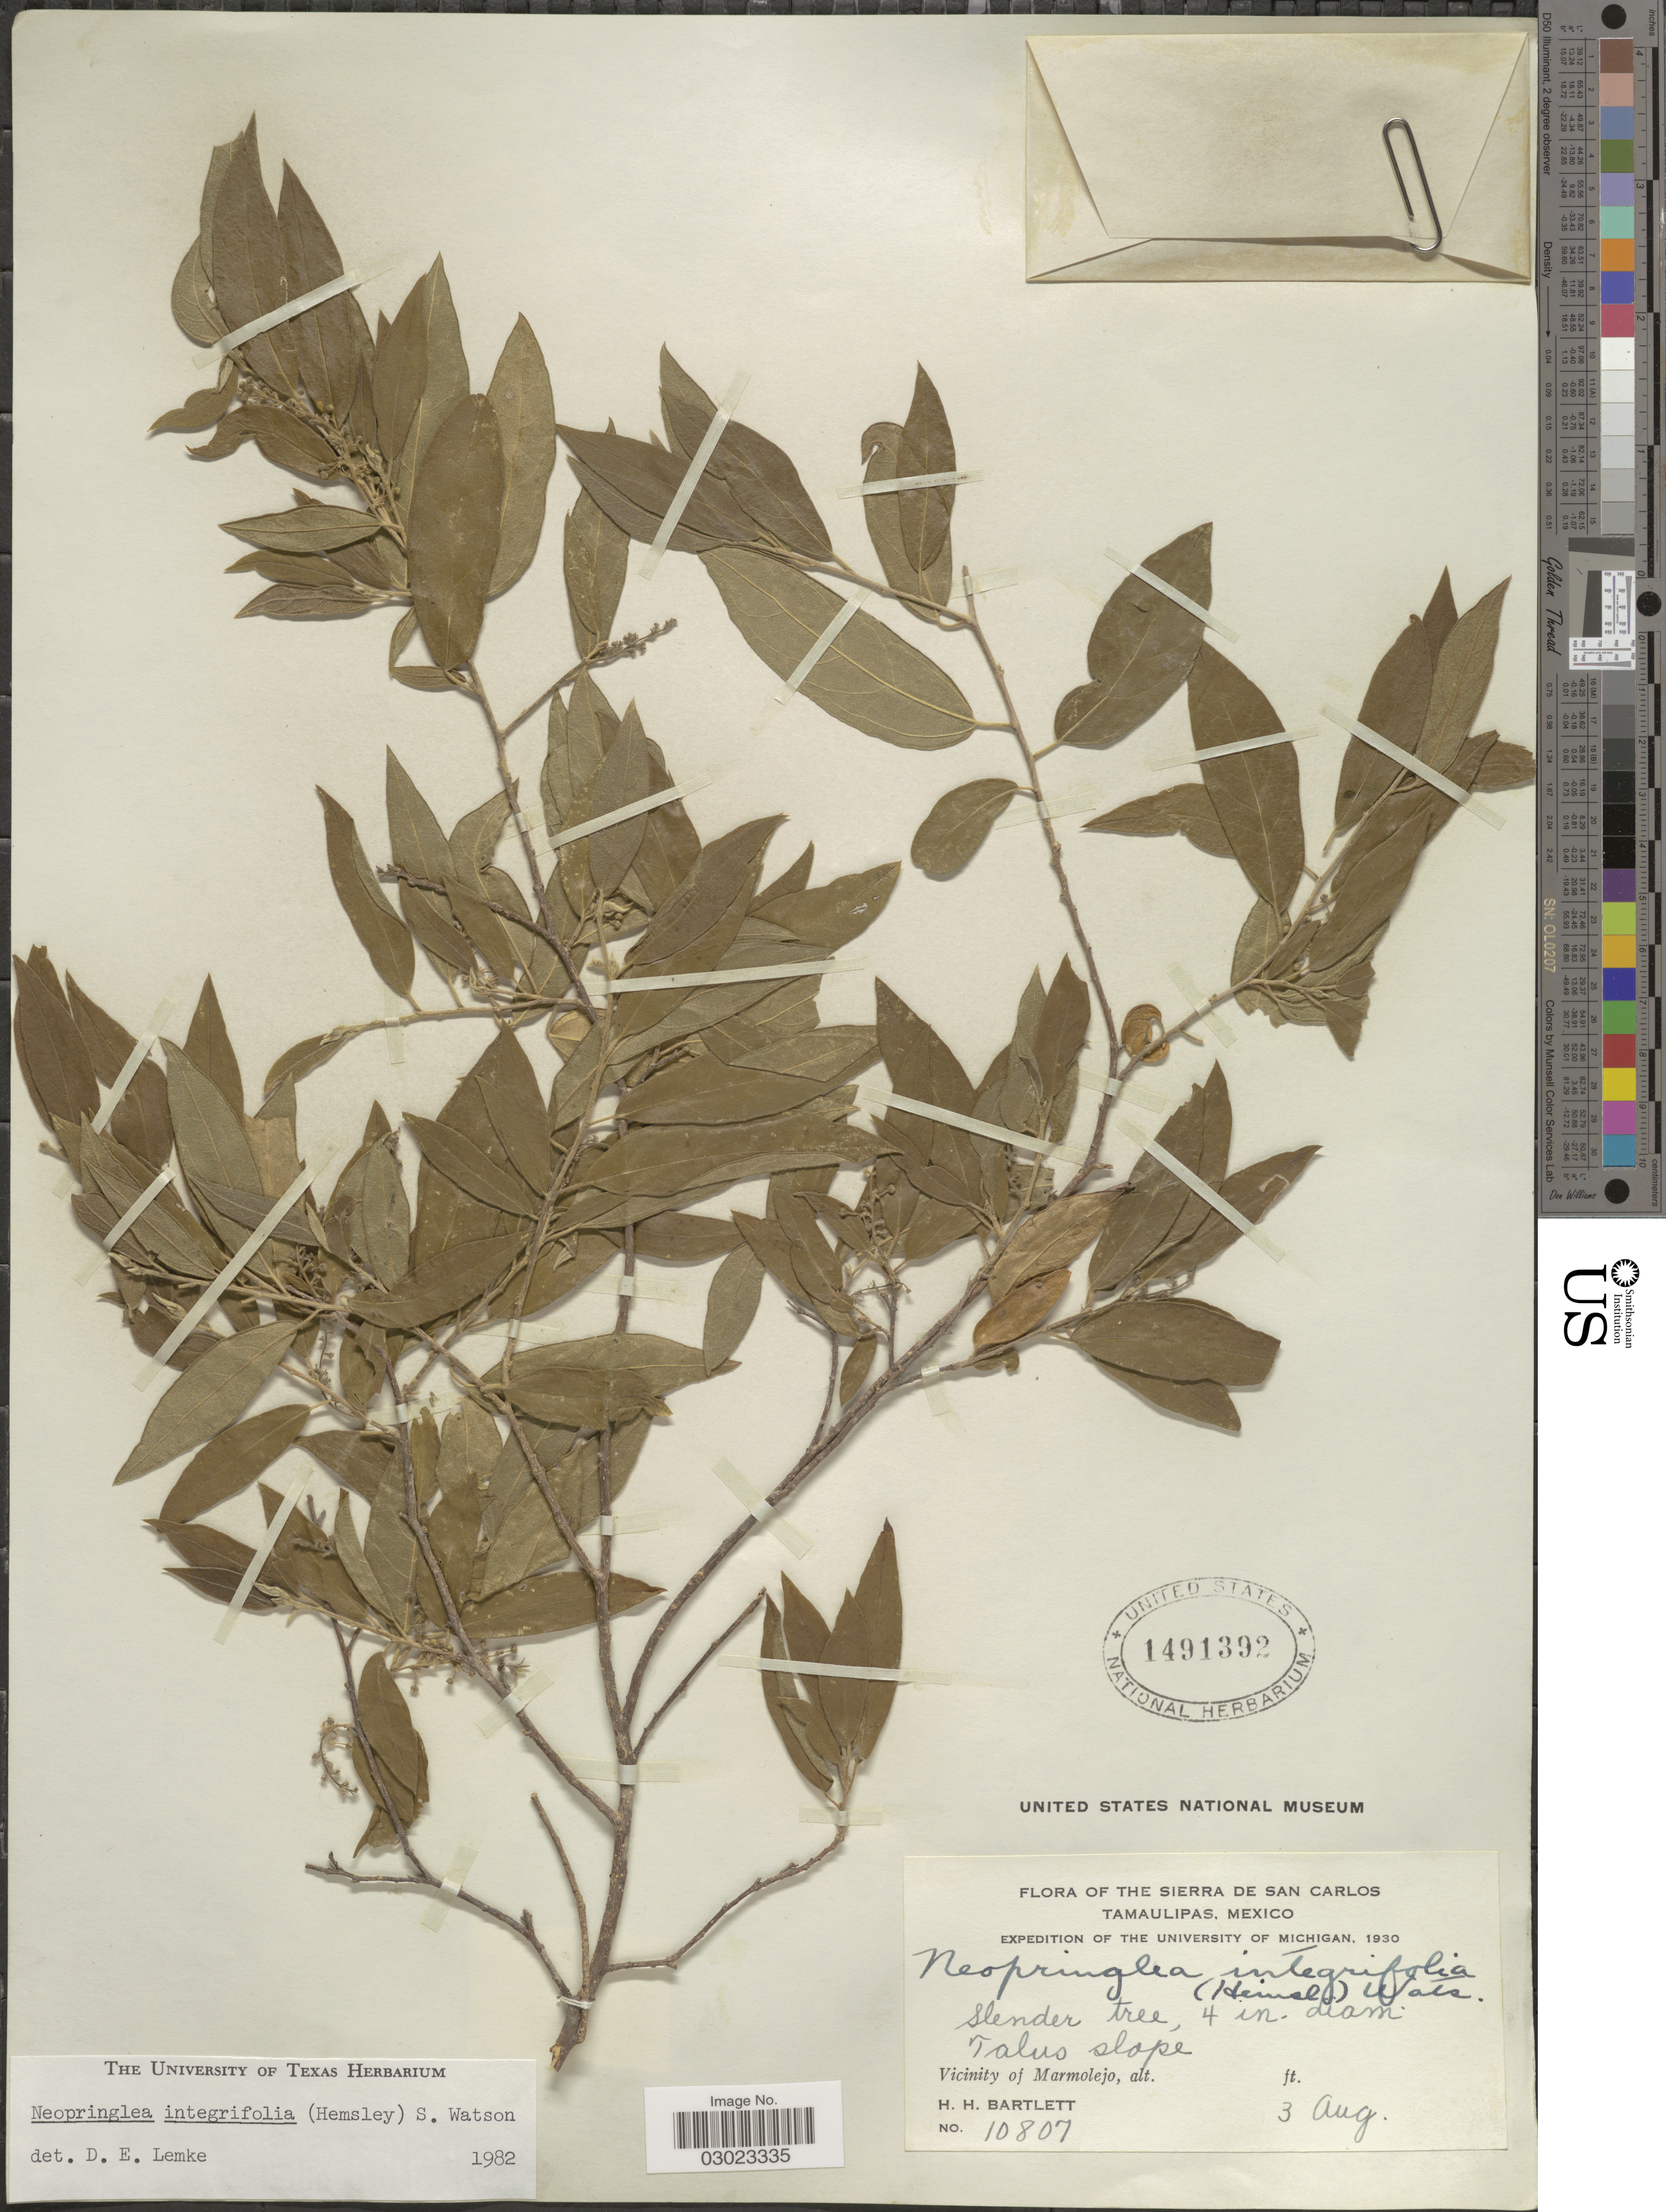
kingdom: Plantae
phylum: Tracheophyta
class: Magnoliopsida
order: Malpighiales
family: Salicaceae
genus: Neopringlea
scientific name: Neopringlea integrifolia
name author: (Hemsl.) S. Watson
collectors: H. H. Bartlett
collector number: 10807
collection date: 1930-08-03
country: Mexico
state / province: Tamaulipas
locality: The Sierra de San Carlos, Vicinity of Marmolejo.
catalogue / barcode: US 1491392